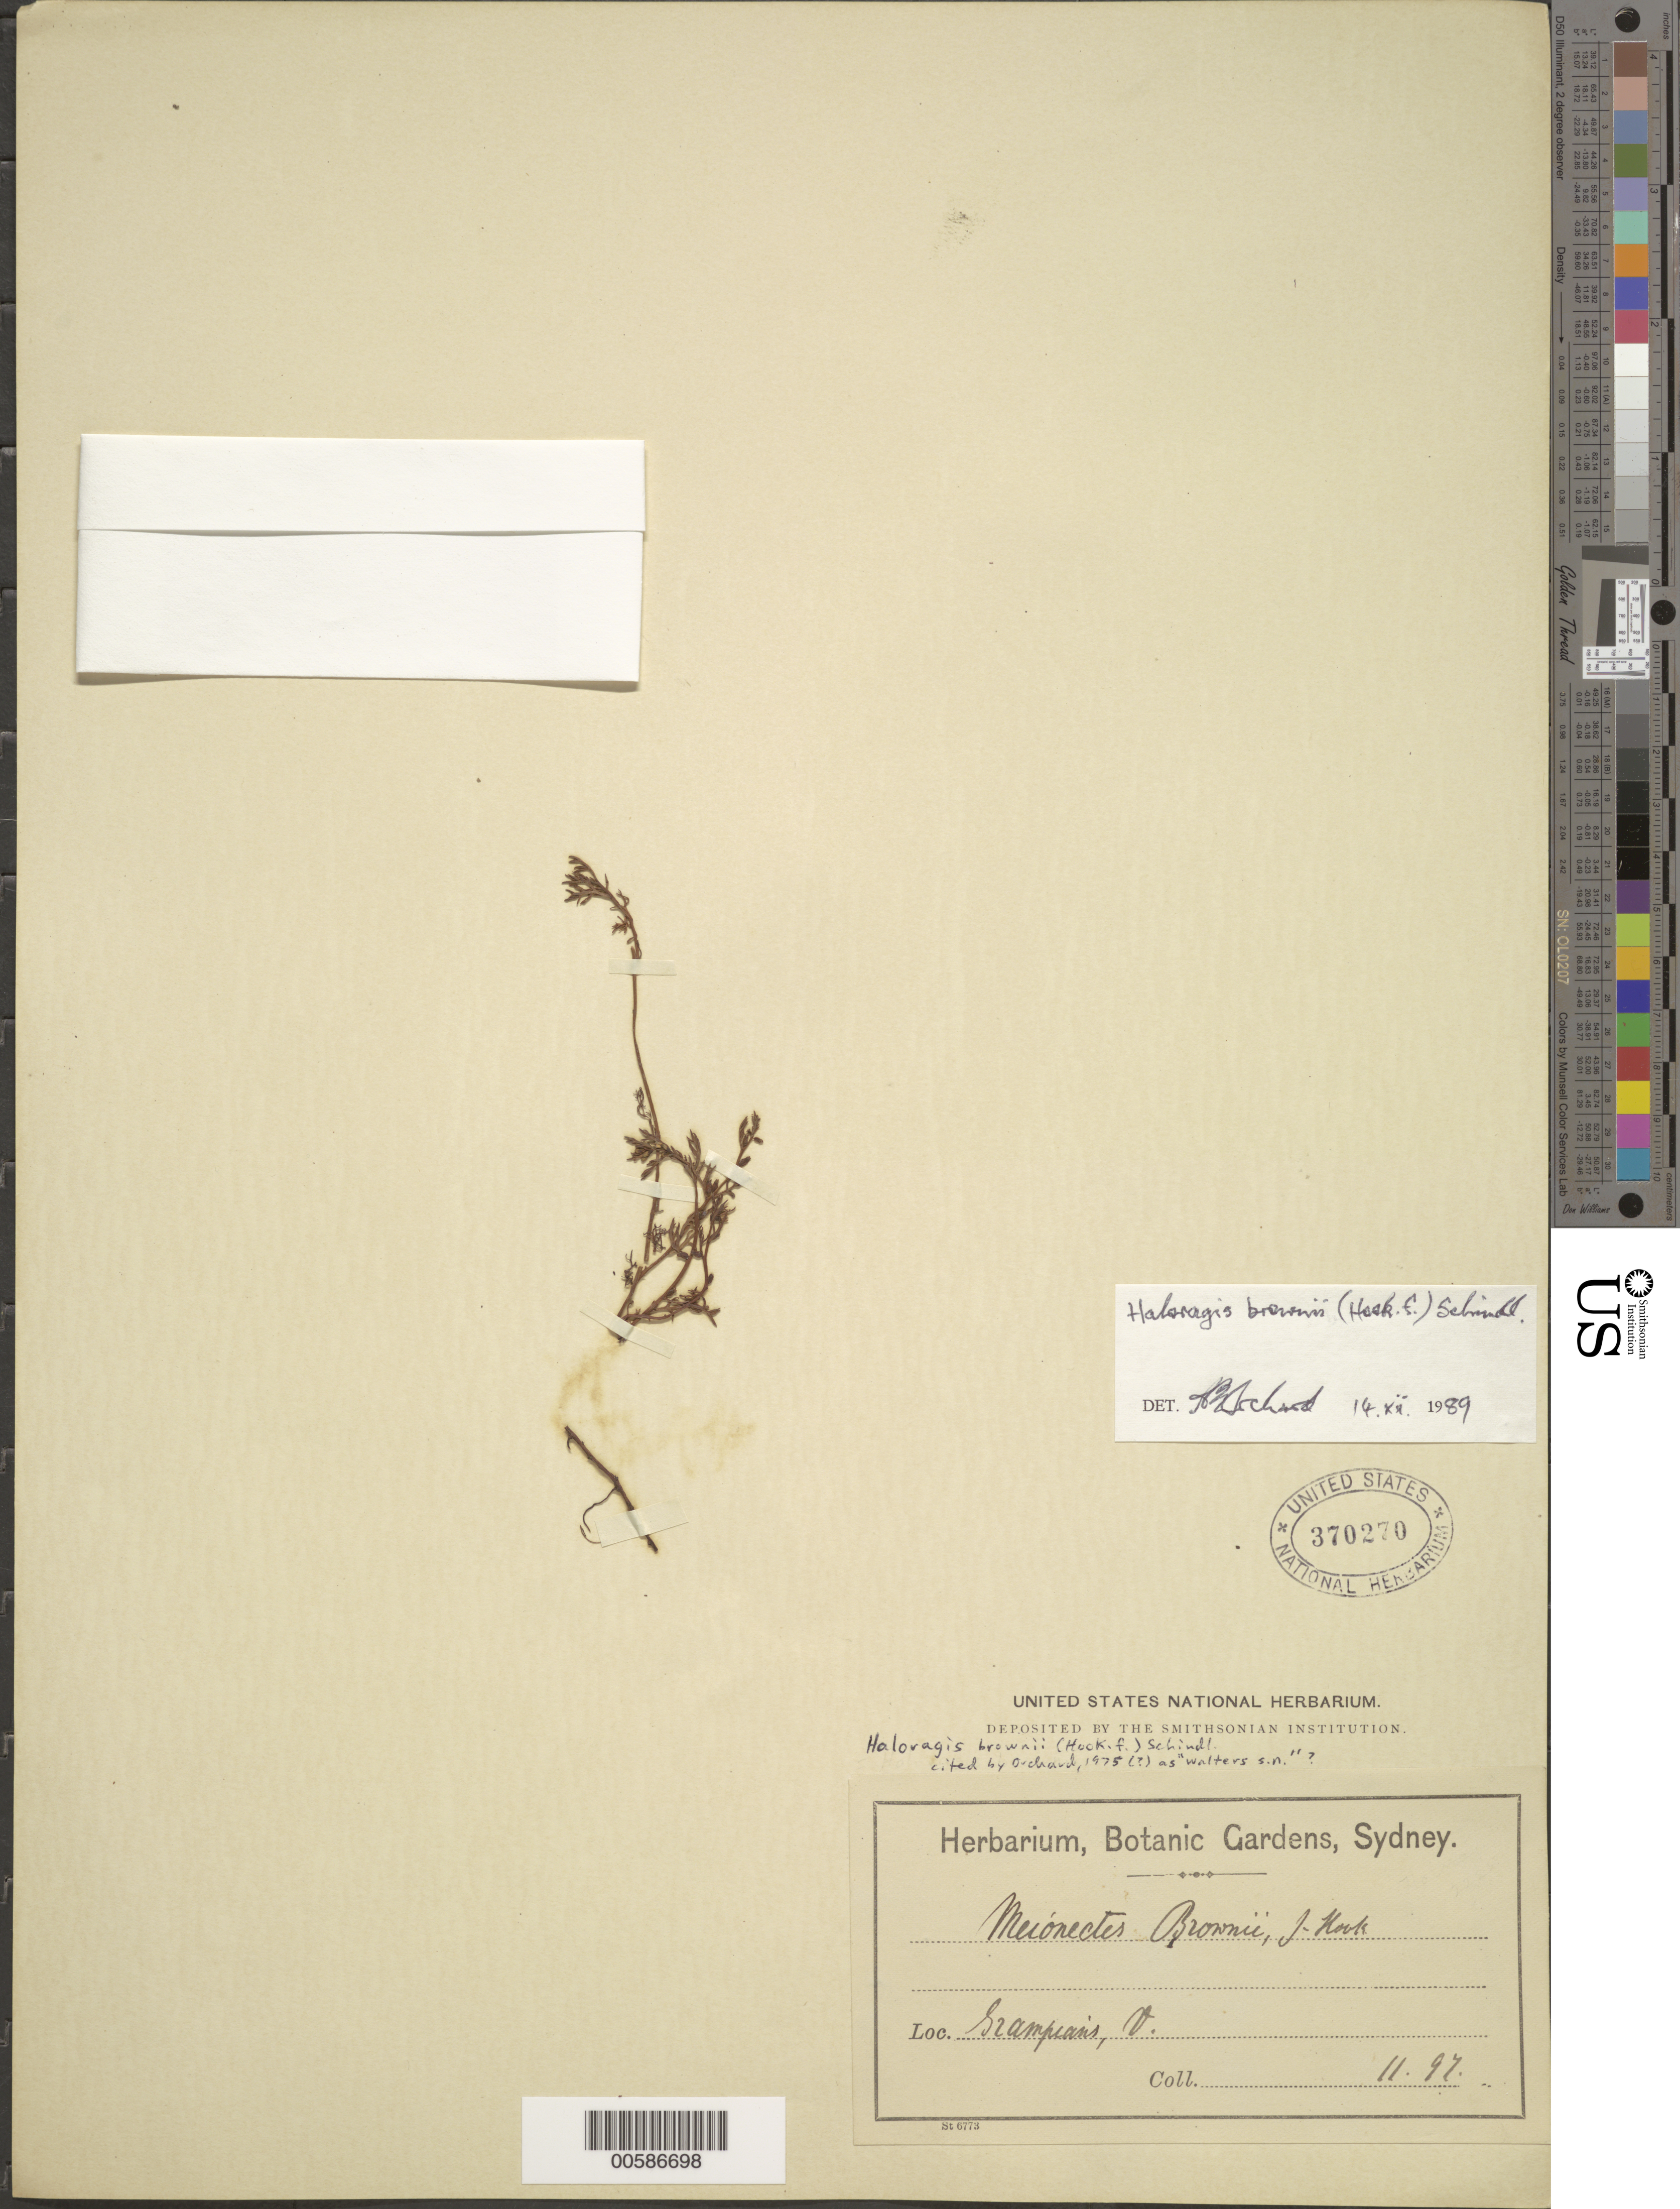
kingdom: Plantae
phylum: Tracheophyta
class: Magnoliopsida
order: Saxifragales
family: Haloragaceae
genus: Meionectes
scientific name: Meionectes brownii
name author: Hook. f.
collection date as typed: Nov 1897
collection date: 1897-11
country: Australia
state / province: New South Wales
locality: Sydney, Grampians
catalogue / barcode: US 370270